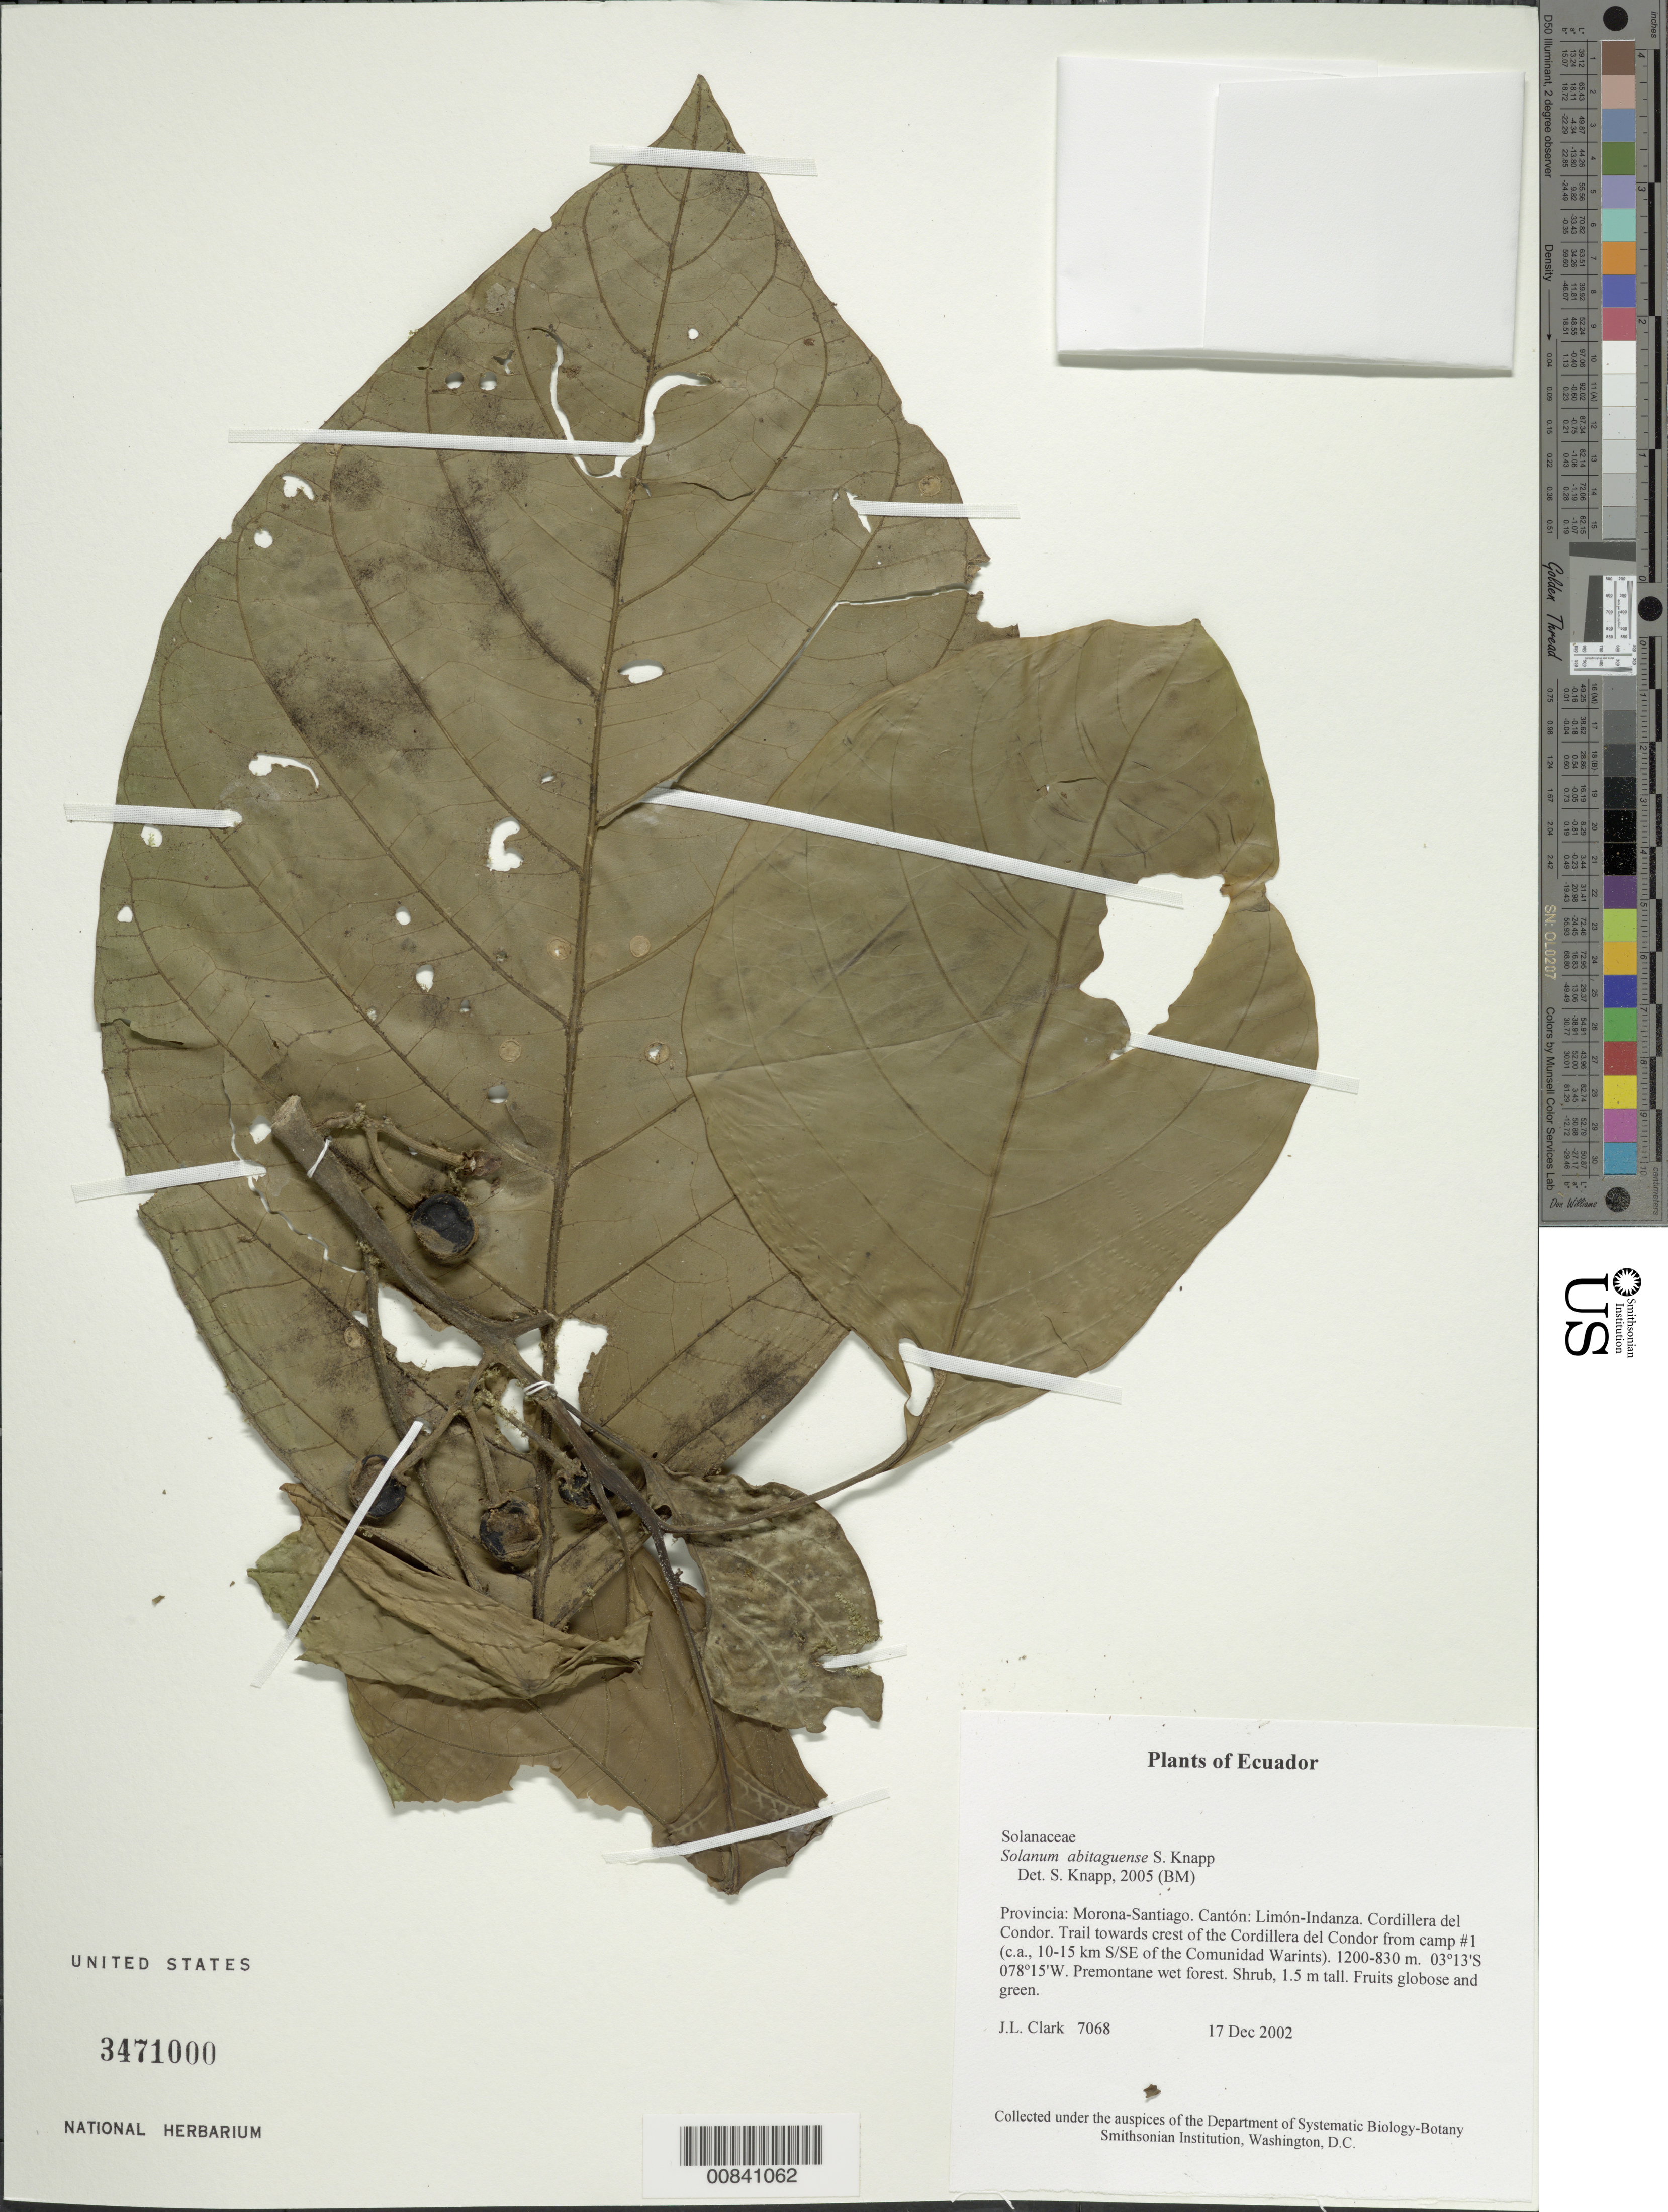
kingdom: Plantae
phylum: Tracheophyta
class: Magnoliopsida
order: Solanales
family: Solanaceae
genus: Solanum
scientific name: Solanum abitaguense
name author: S. Knapp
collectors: J. L. Clark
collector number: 7068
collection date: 2002-12-17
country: Ecuador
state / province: Morona-Santiago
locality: Provincia: Morona-Santiago, Cantón: Limón-Indanza, Cordillera del Condor, Trail towards crest of the Cordillera del Condor from camp #1 (c.a., 10-15 km S/SE of the Comunidad Warints).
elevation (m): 830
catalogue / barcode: US 3471000